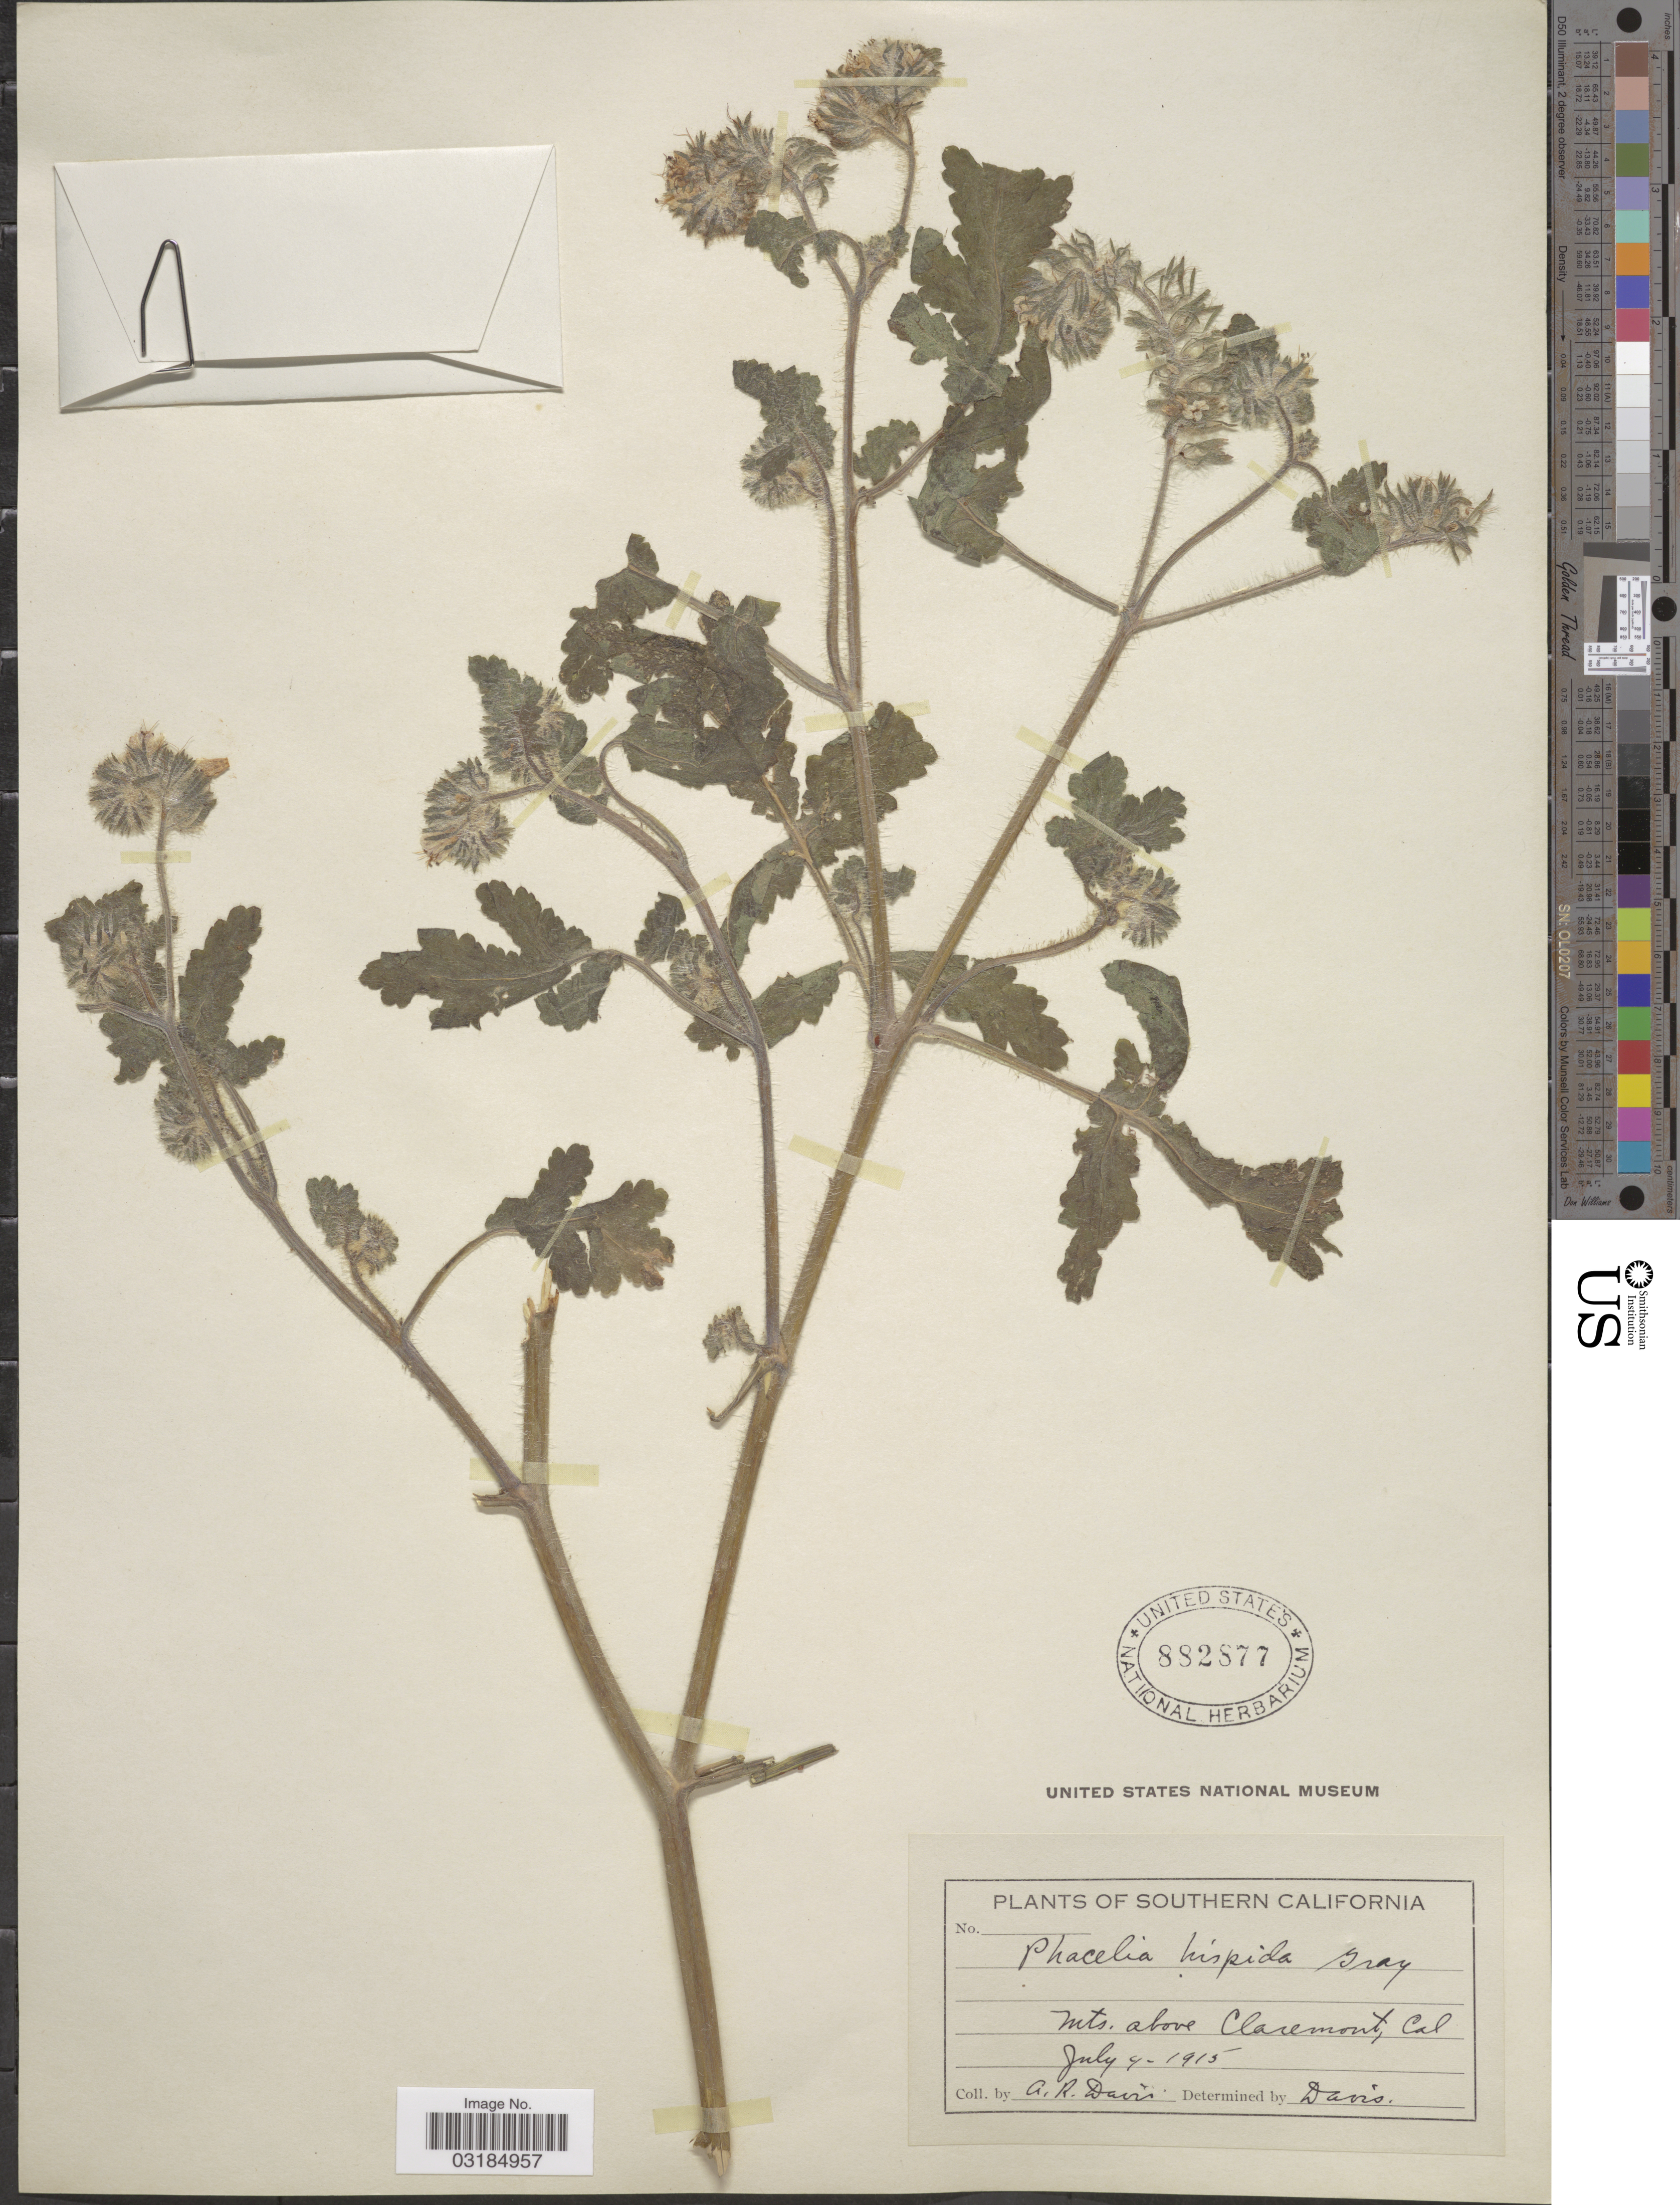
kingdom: Plantae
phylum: Tracheophyta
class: Magnoliopsida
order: Boraginales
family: Hydrophyllaceae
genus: Phacelia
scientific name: Phacelia cicutaria var. hispida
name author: (A. Gray) J.T. Howell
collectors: A. Davis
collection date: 1915-07-04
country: United States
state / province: California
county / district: Los Angeles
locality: Southern California. Mts. above Claremont.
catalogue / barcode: US 882877